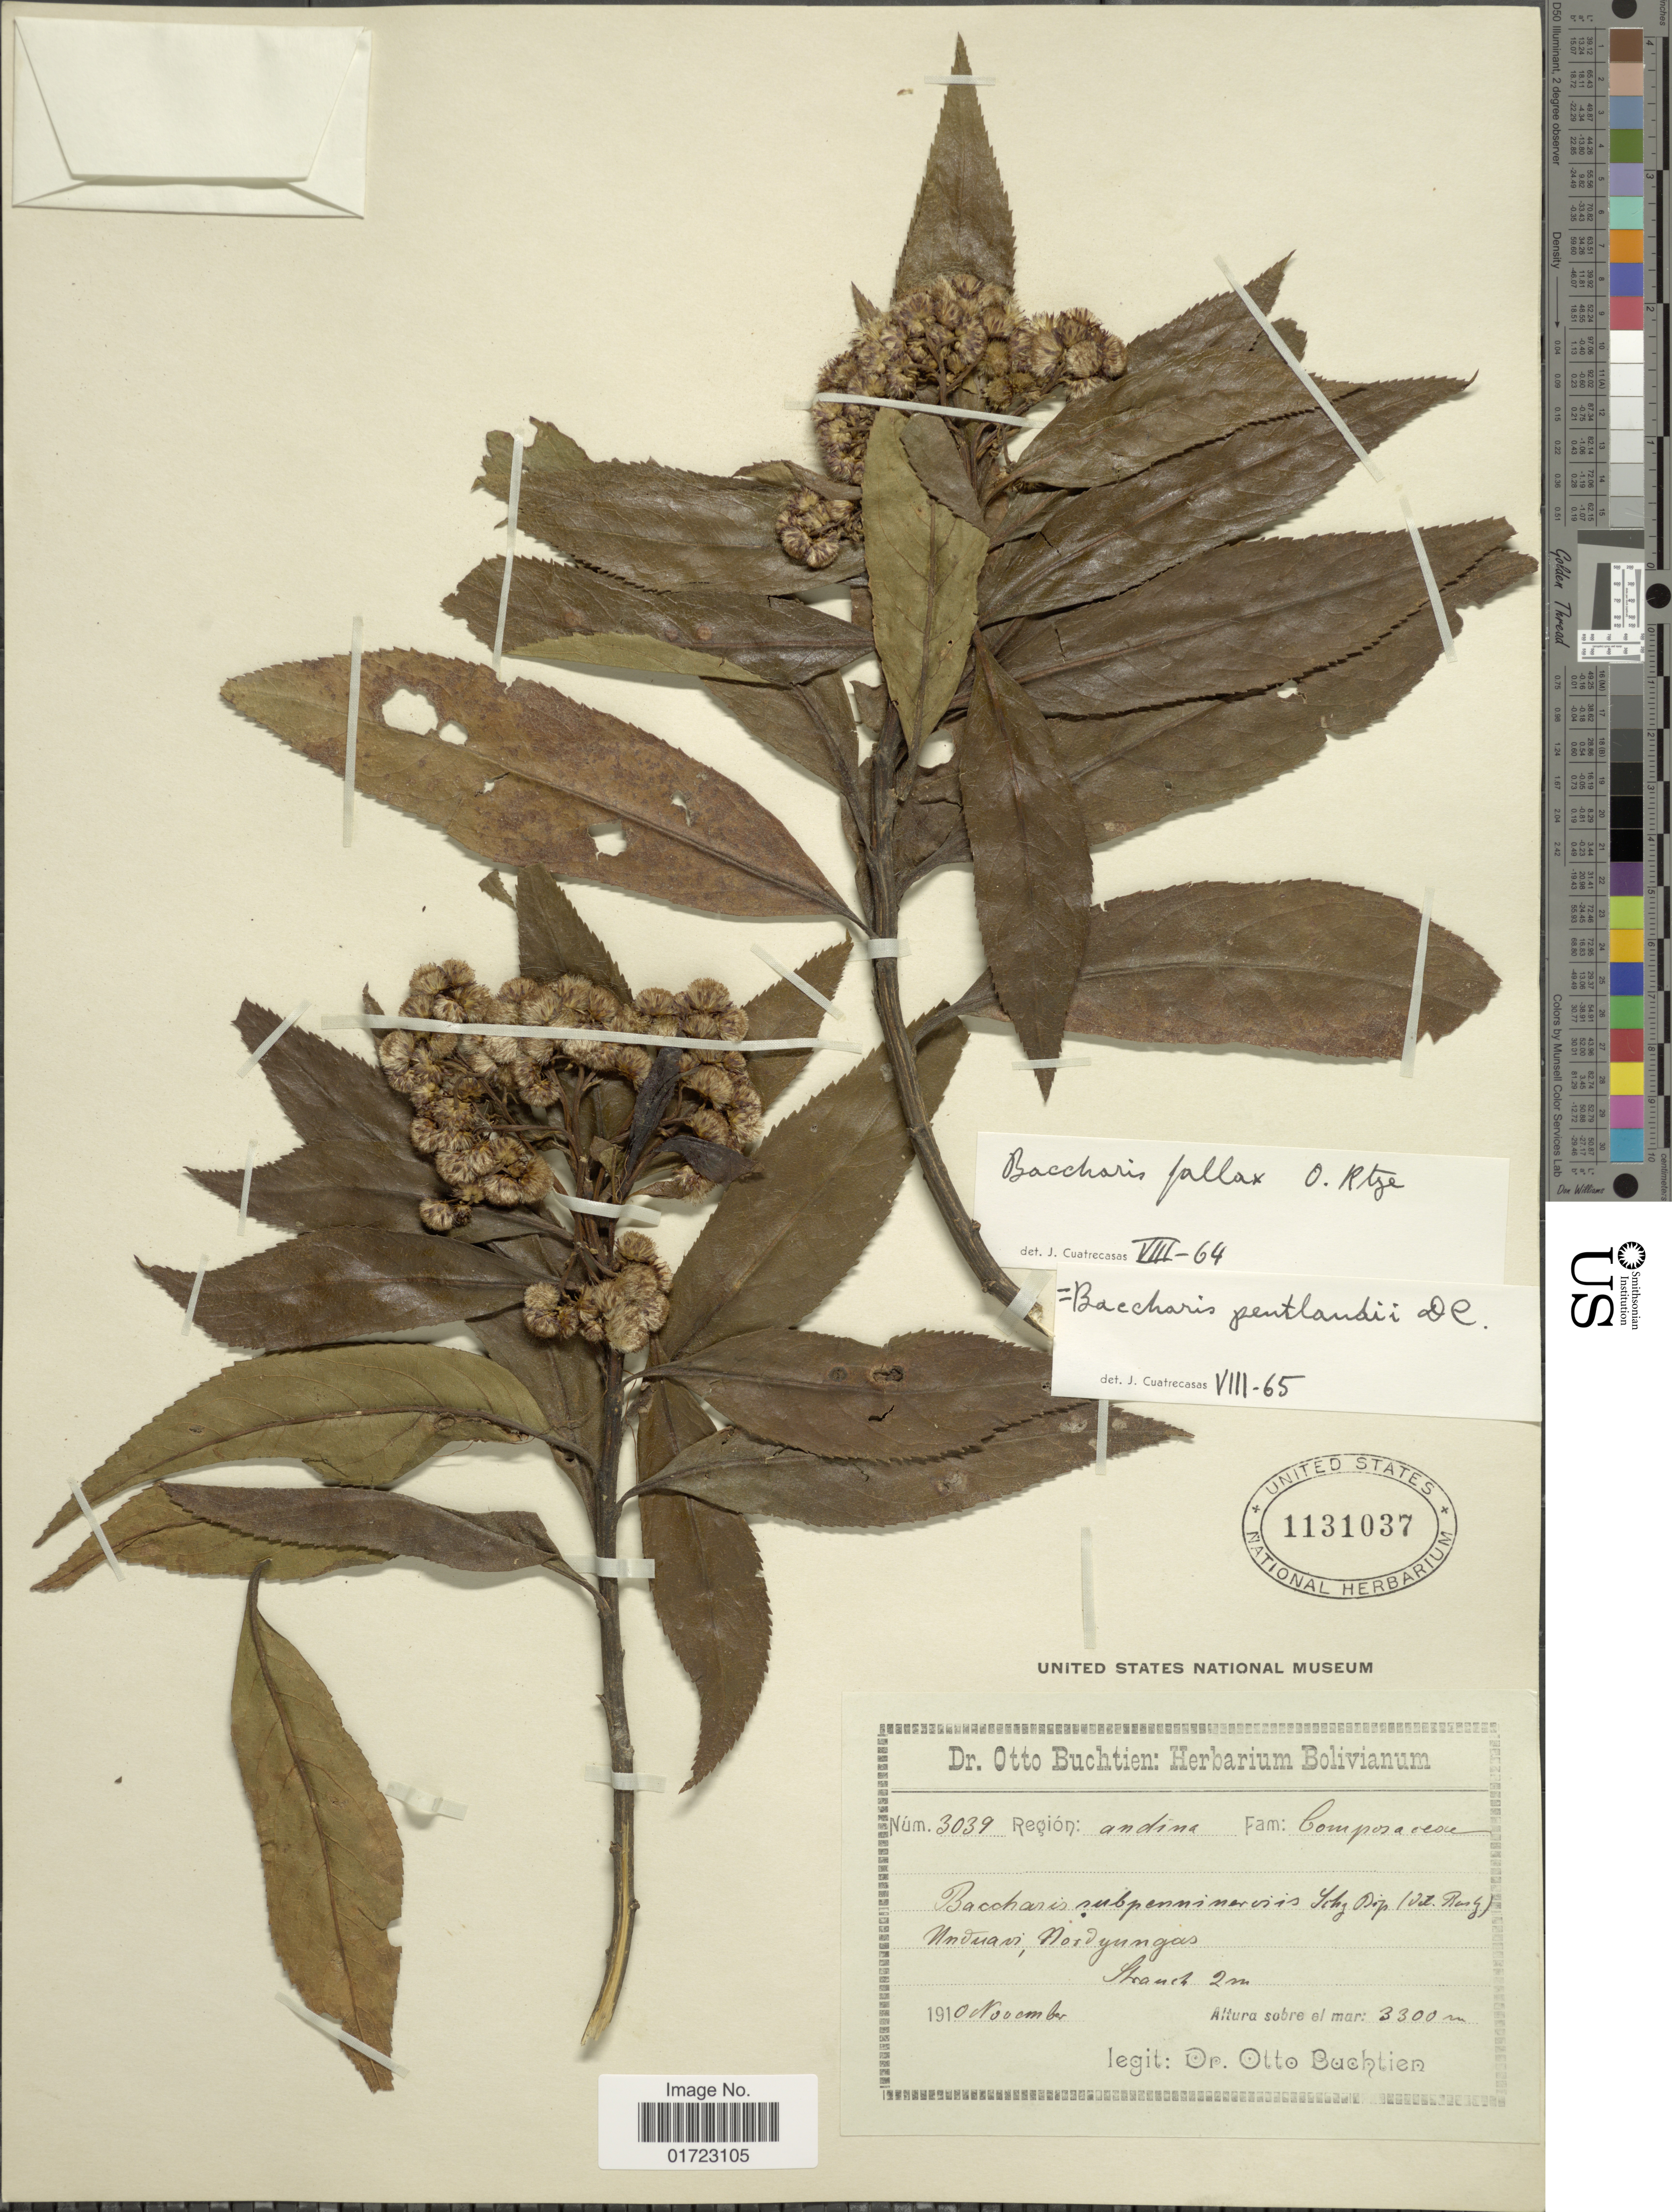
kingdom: Plantae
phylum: Tracheophyta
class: Magnoliopsida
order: Asterales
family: Asteraceae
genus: Baccharis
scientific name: Baccharis pentlandii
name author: DC.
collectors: O. Buchtien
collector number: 3039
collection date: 1910-11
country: Bolivia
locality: Egion Andine. Anduavi Nordyungas.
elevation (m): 3300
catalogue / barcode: US 1131037